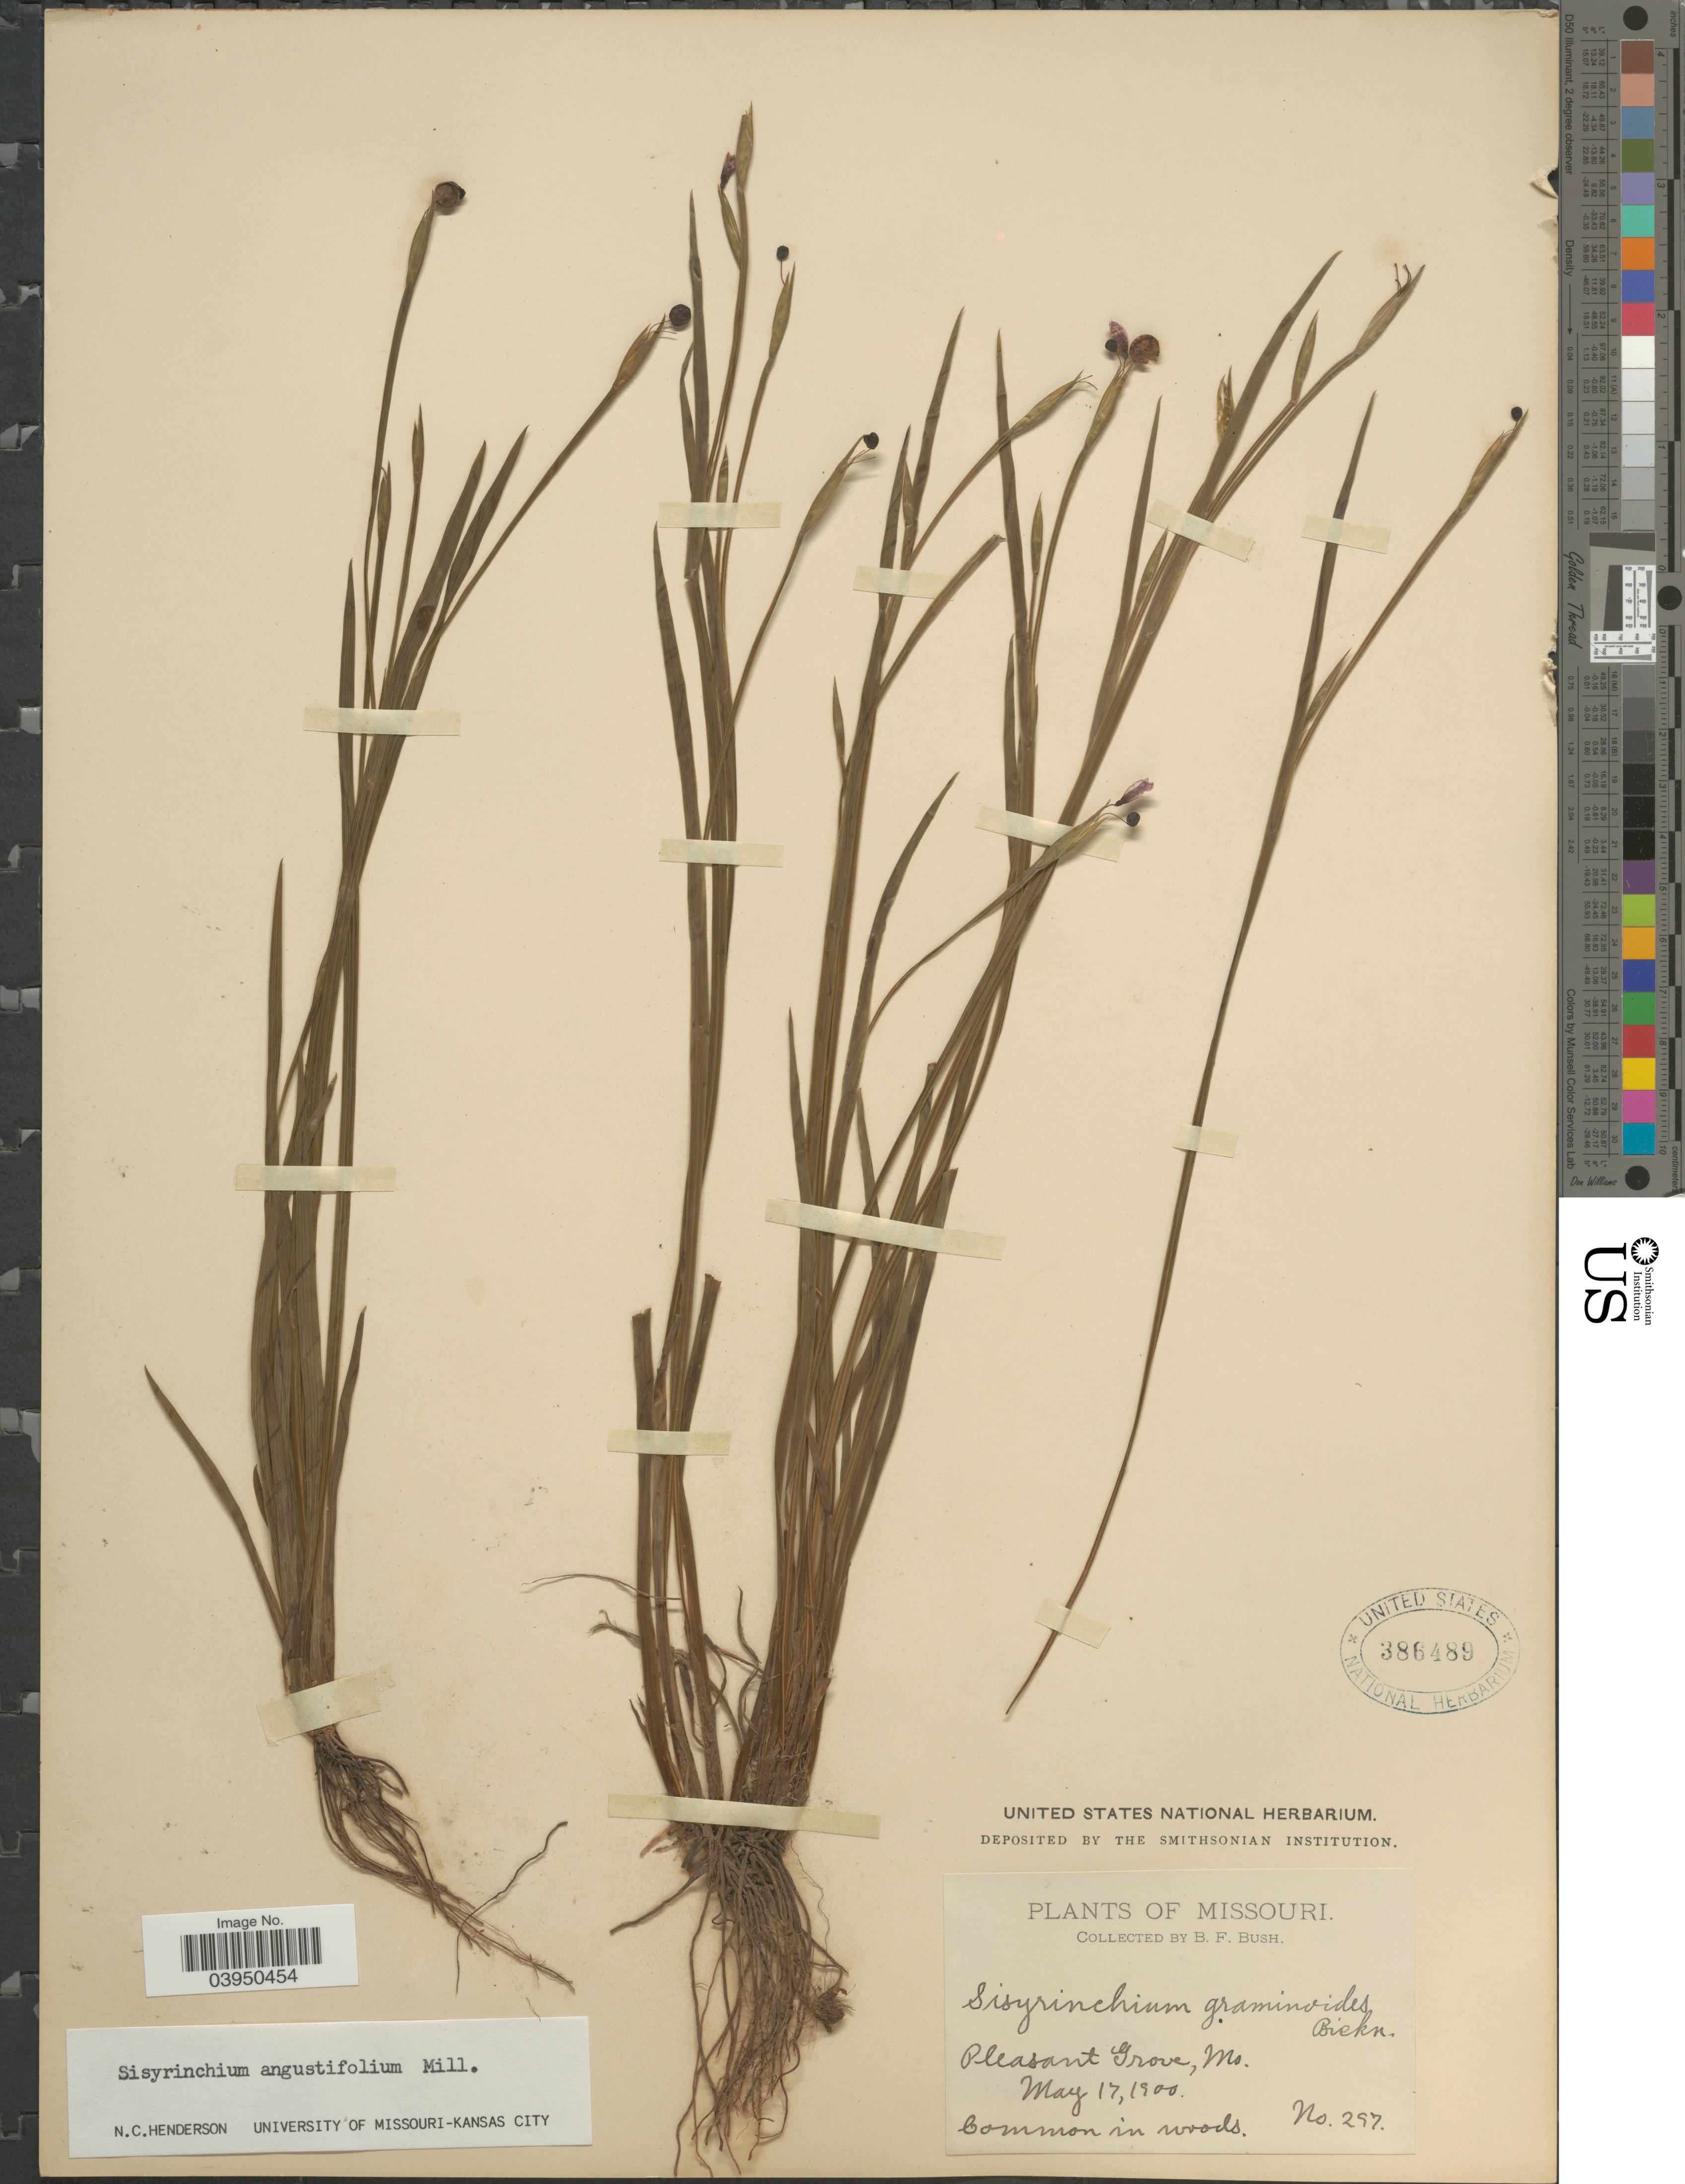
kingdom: Plantae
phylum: Tracheophyta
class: Liliopsida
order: Asparagales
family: Iridaceae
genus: Sisyrinchium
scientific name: Sisyrinchium angustifolium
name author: Mill.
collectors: B. F. Bush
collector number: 297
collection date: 1900-05-17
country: United States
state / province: Missouri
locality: Pleasant Grove.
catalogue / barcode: US 386489